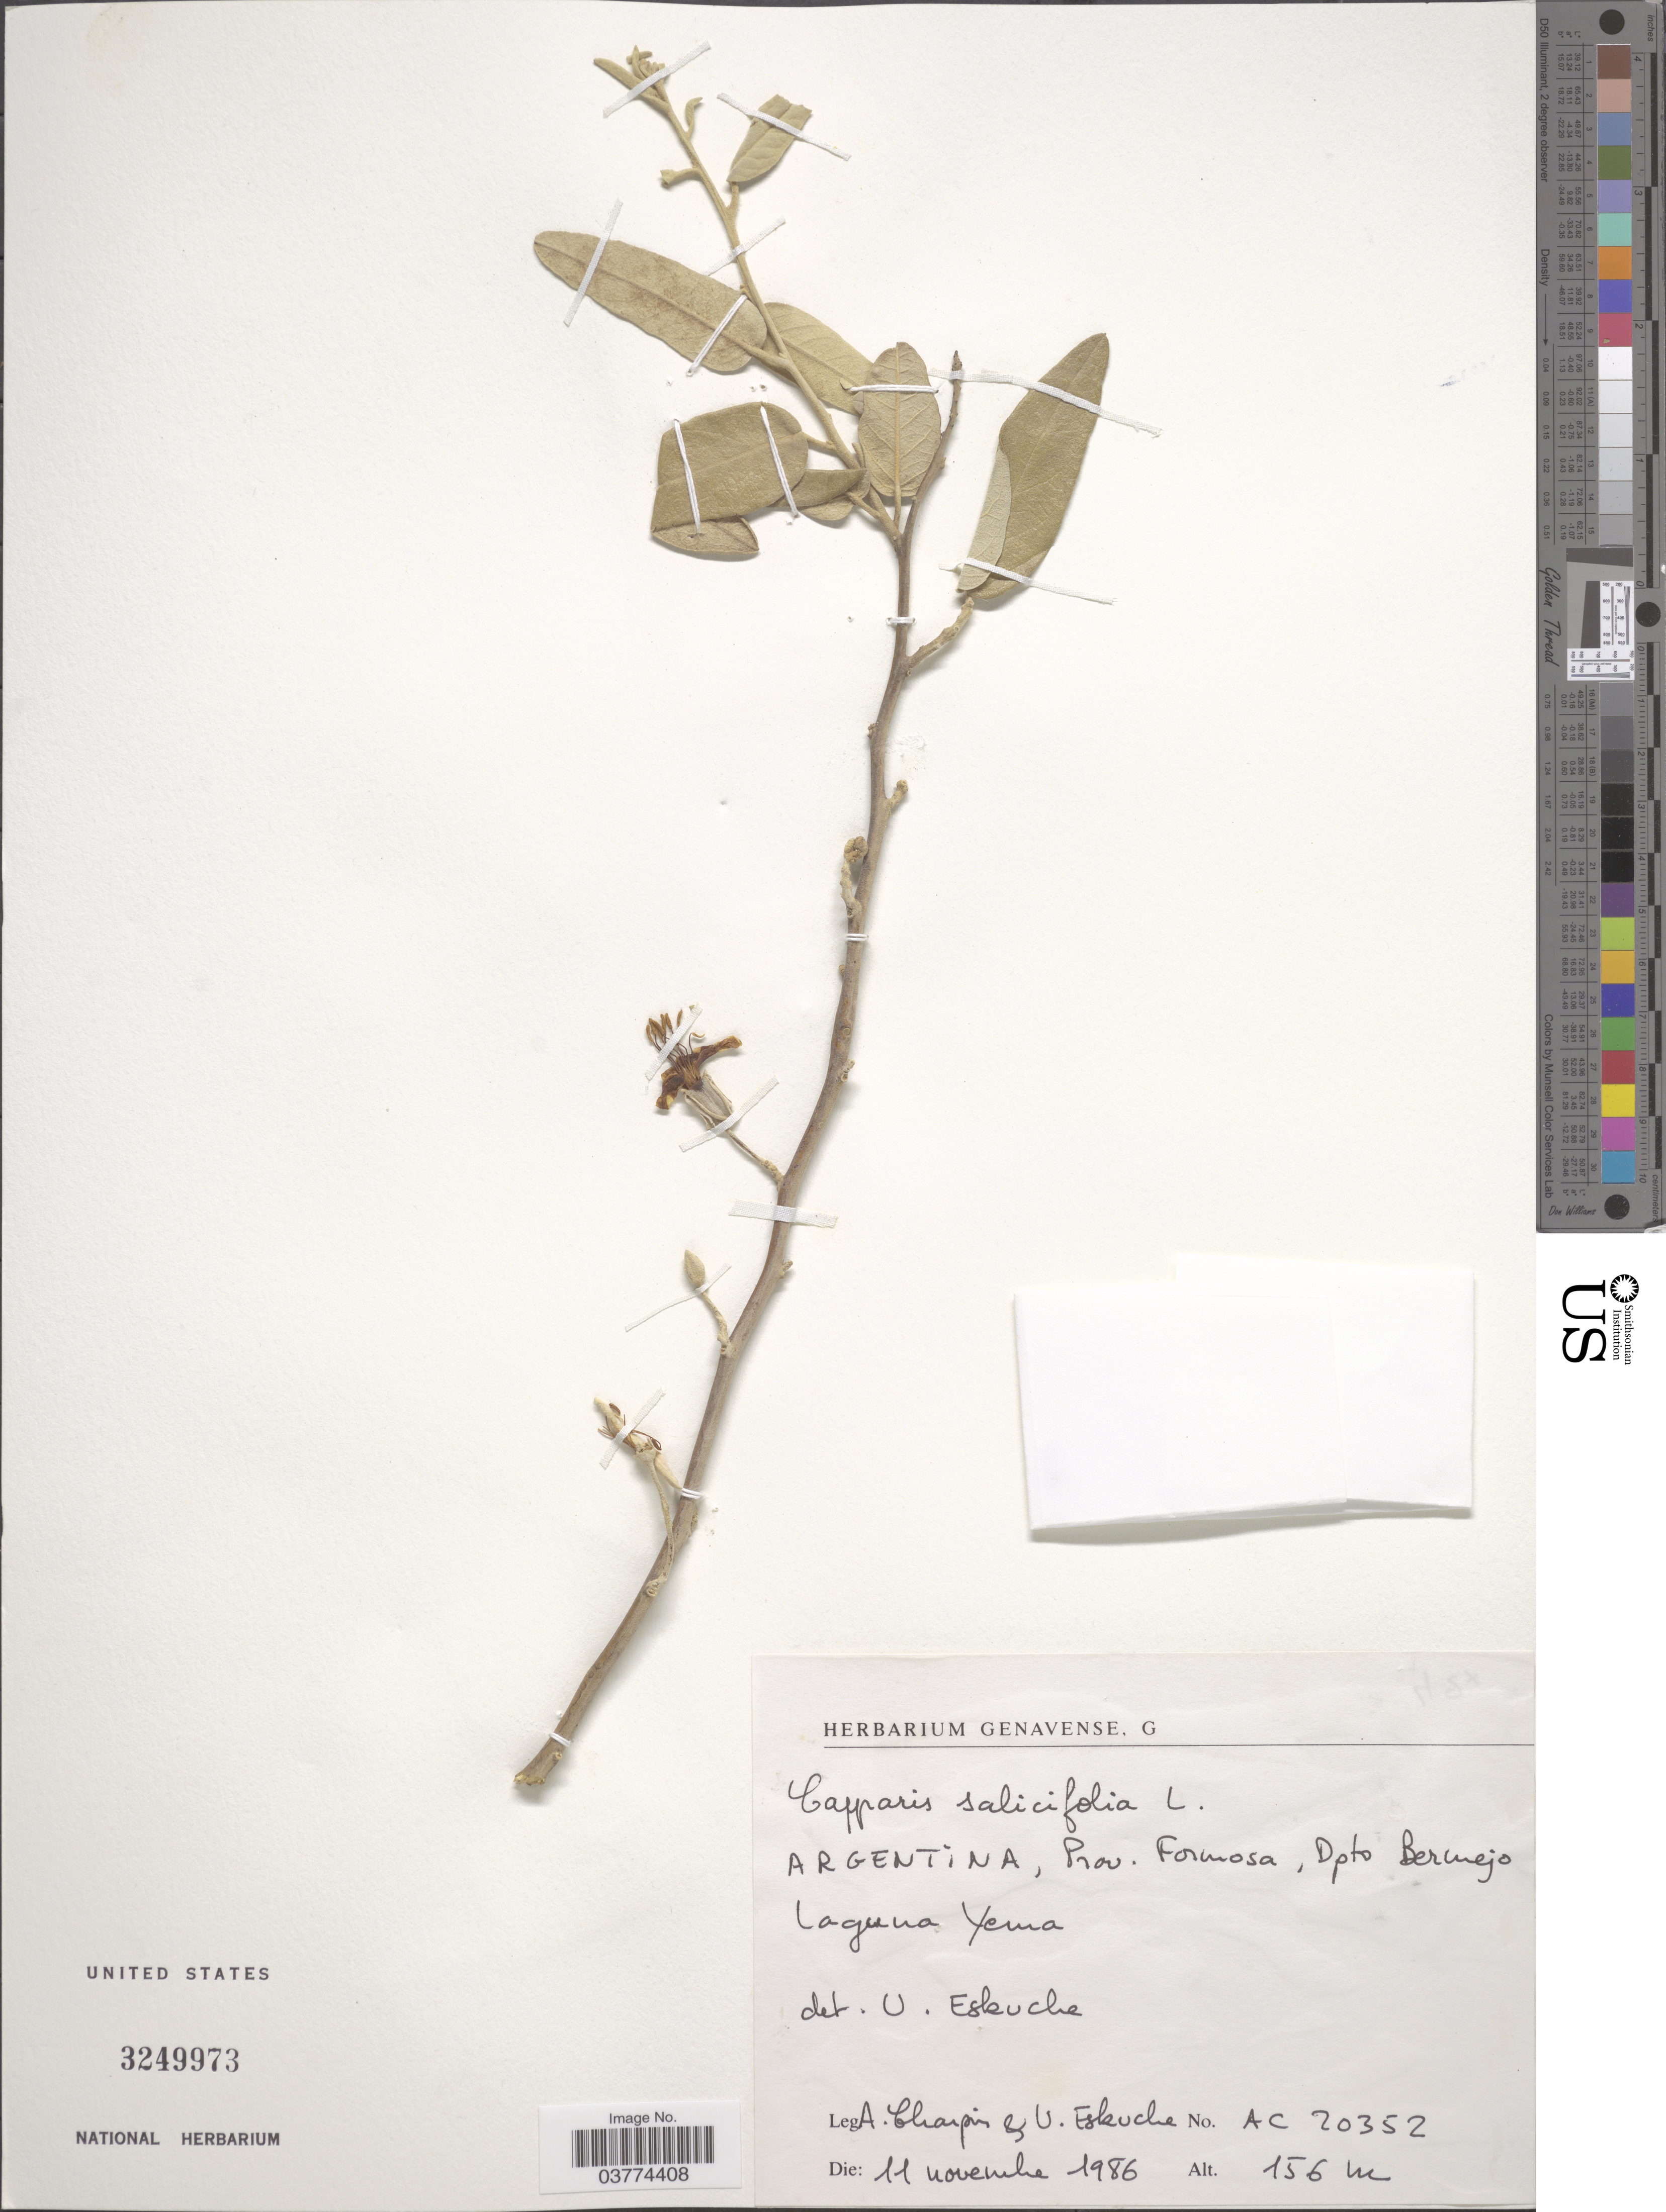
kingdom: Plantae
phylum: Tracheophyta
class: Magnoliopsida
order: Brassicales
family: Capparaceae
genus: Sarcotoxicum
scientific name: Sarcotoxicum salicifolium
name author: (Griseb.) Cornejo & Iltis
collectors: A. Charpin & U. Eskuche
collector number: AC20352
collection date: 1986-11-11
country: Argentina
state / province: Formosa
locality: Dpto Bermejo. Laguna Yema.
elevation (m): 156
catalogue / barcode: US 3249973